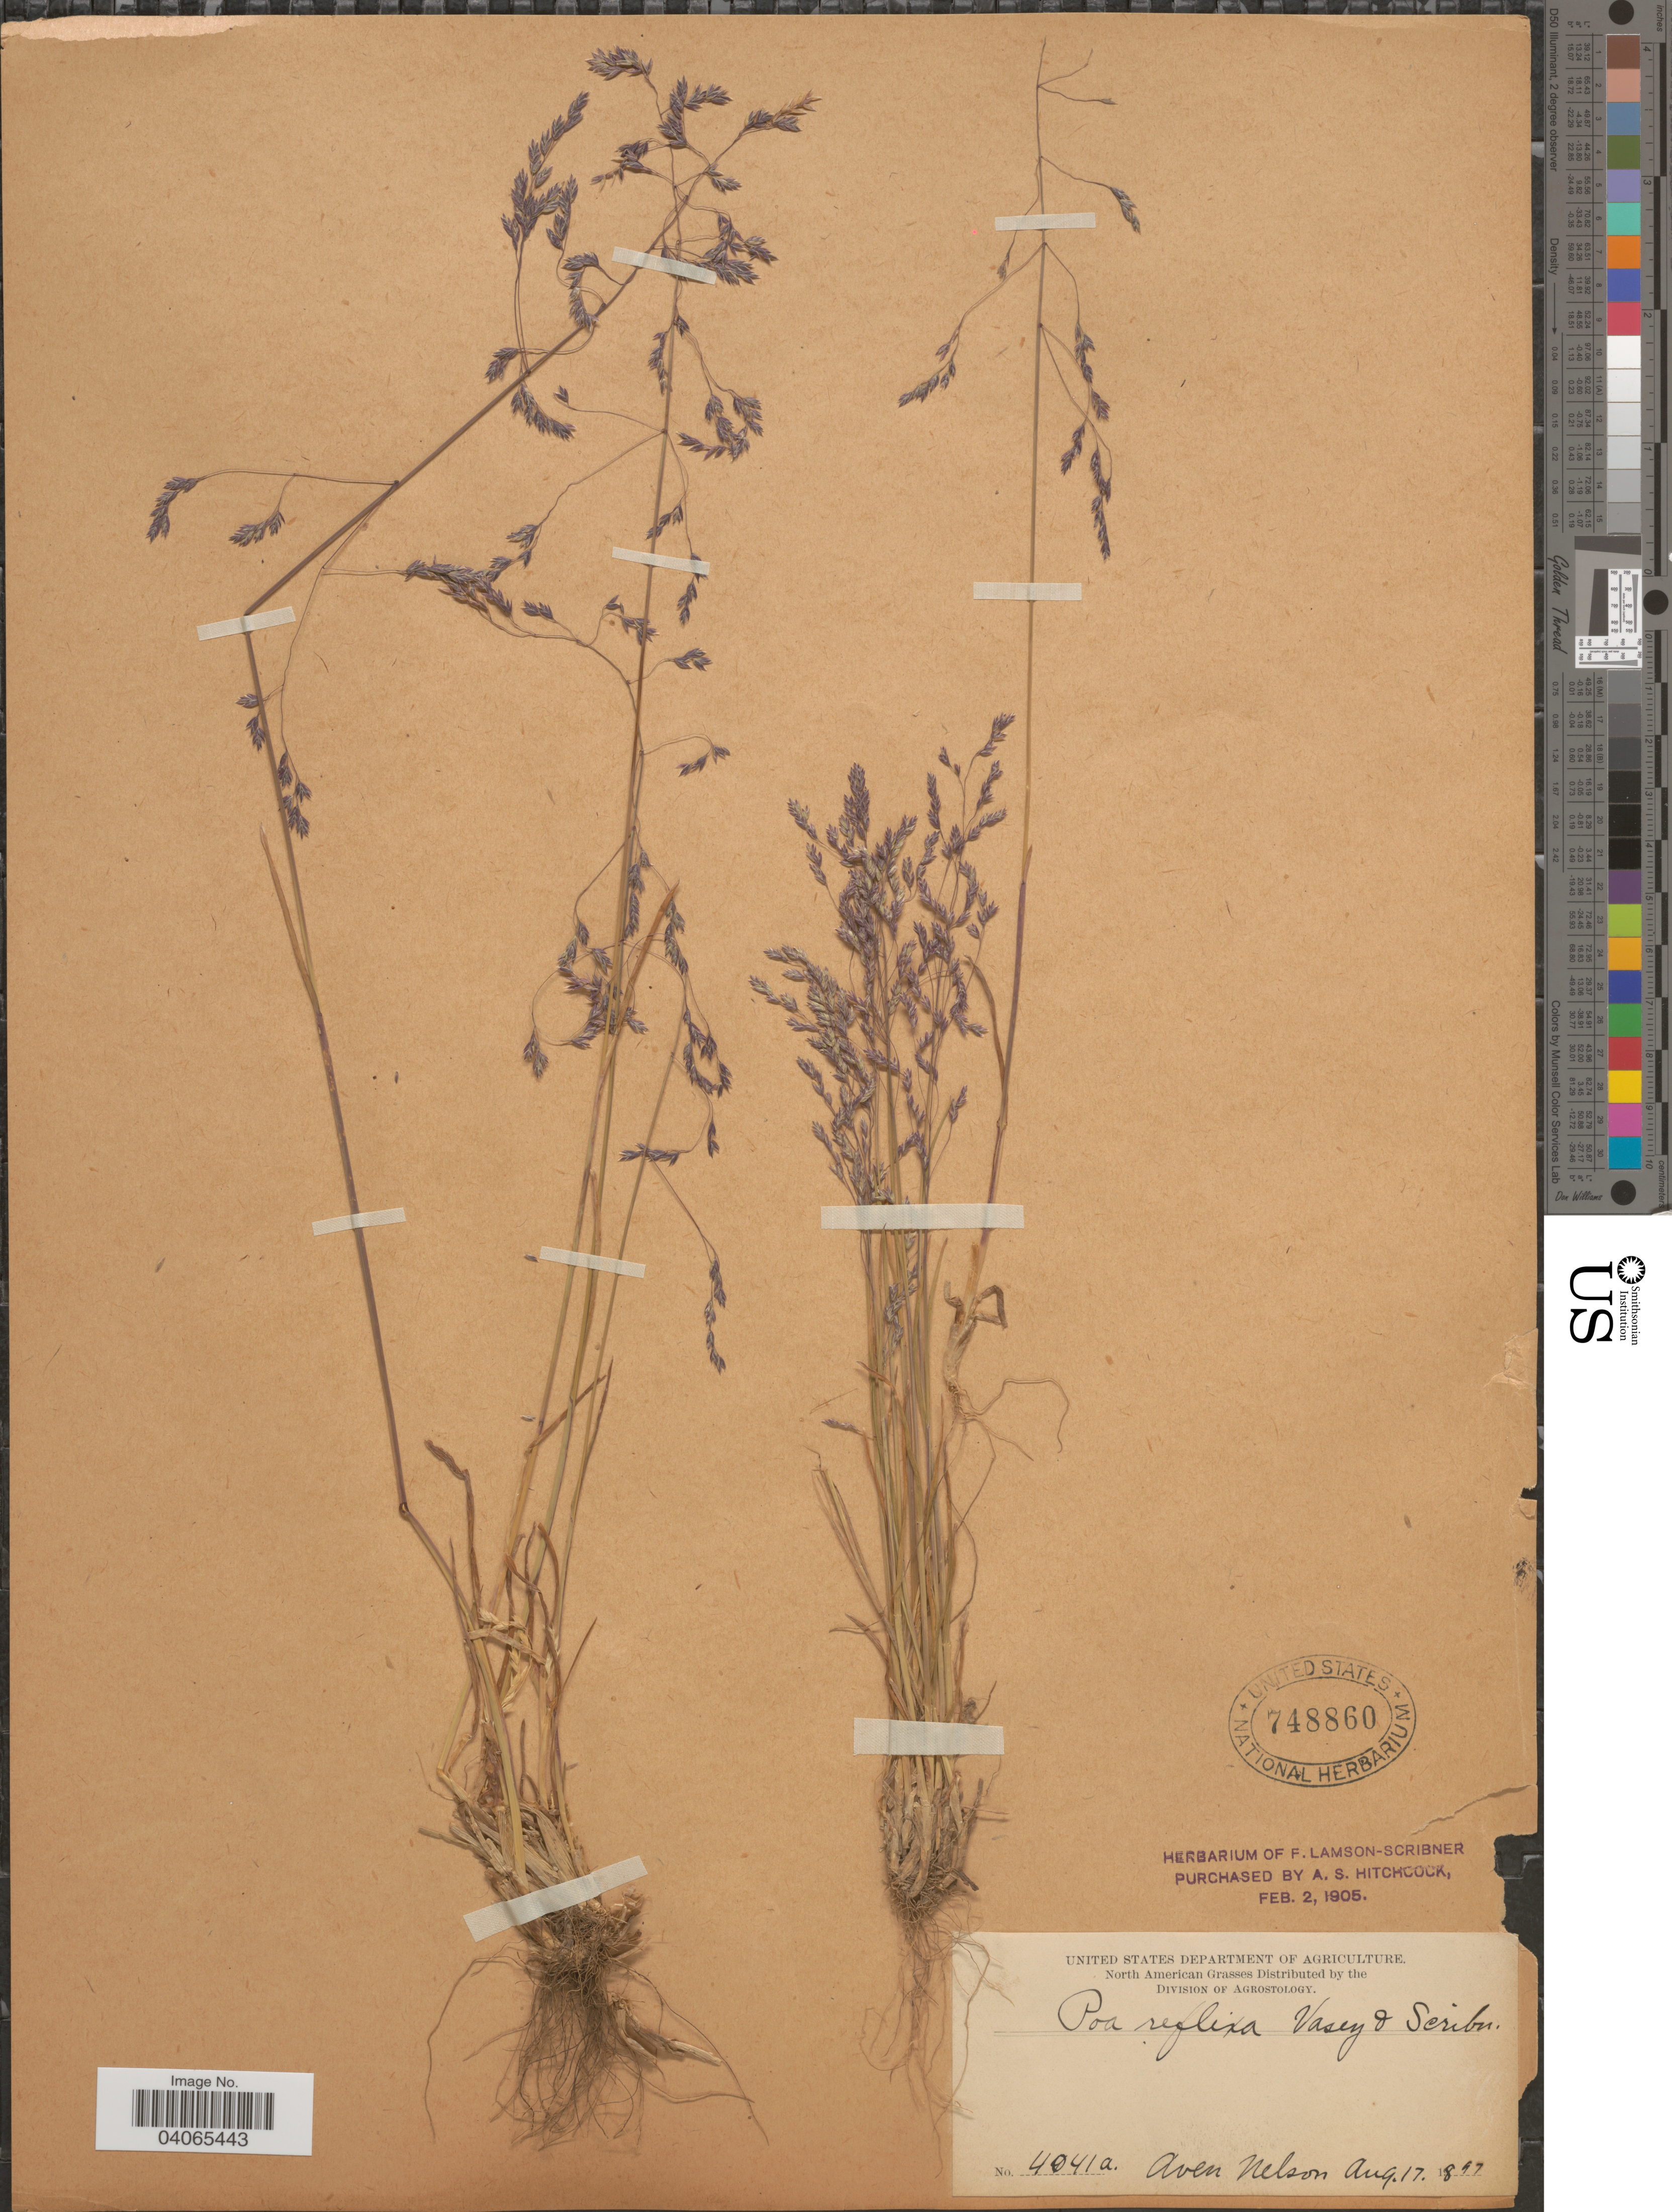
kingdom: Plantae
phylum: Tracheophyta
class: Liliopsida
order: Poales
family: Poaceae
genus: Poa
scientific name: Poa reflexa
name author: Vasey & Scribn.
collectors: A. Nelson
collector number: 4041a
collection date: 1897-08-17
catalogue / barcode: US 748860